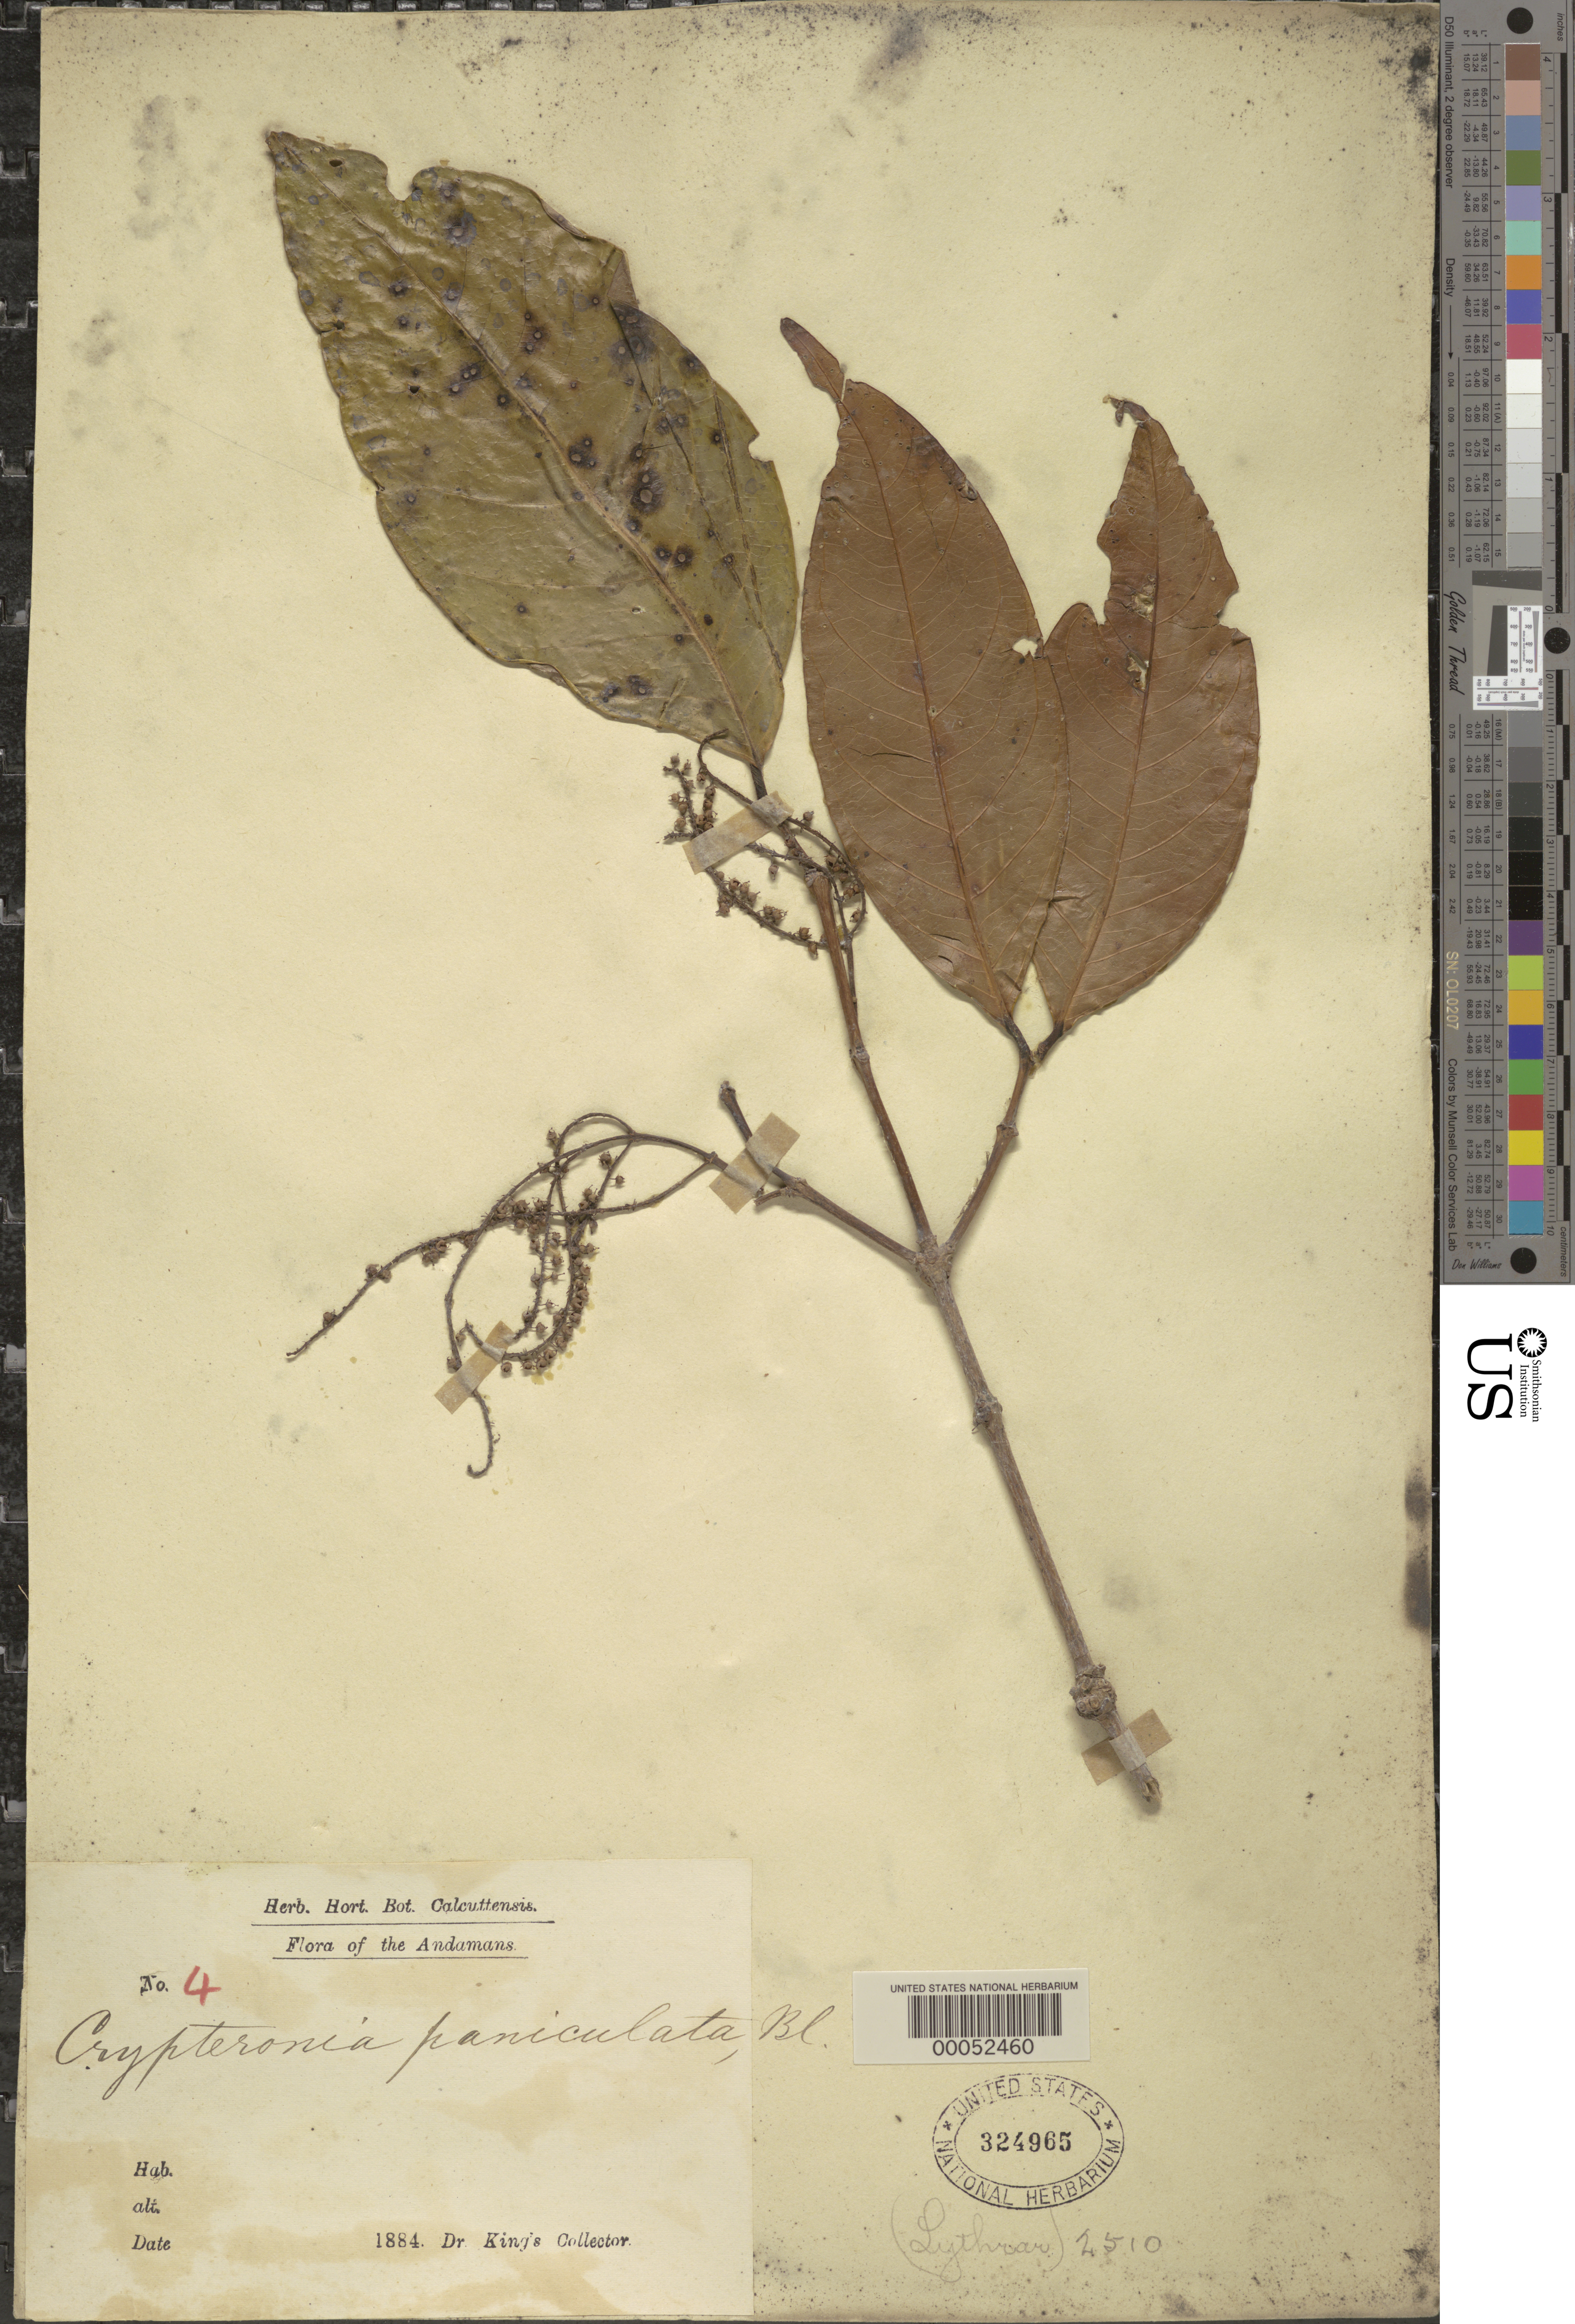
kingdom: Plantae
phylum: Tracheophyta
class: Magnoliopsida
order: Myrtales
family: Crypteroniaceae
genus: Crypteronia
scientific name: Crypteronia paniculata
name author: Blume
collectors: Dr. King's collector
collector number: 4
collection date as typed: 1884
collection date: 1884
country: India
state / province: Andaman and Nicobar Islands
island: Andaman Is.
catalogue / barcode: US 3249659